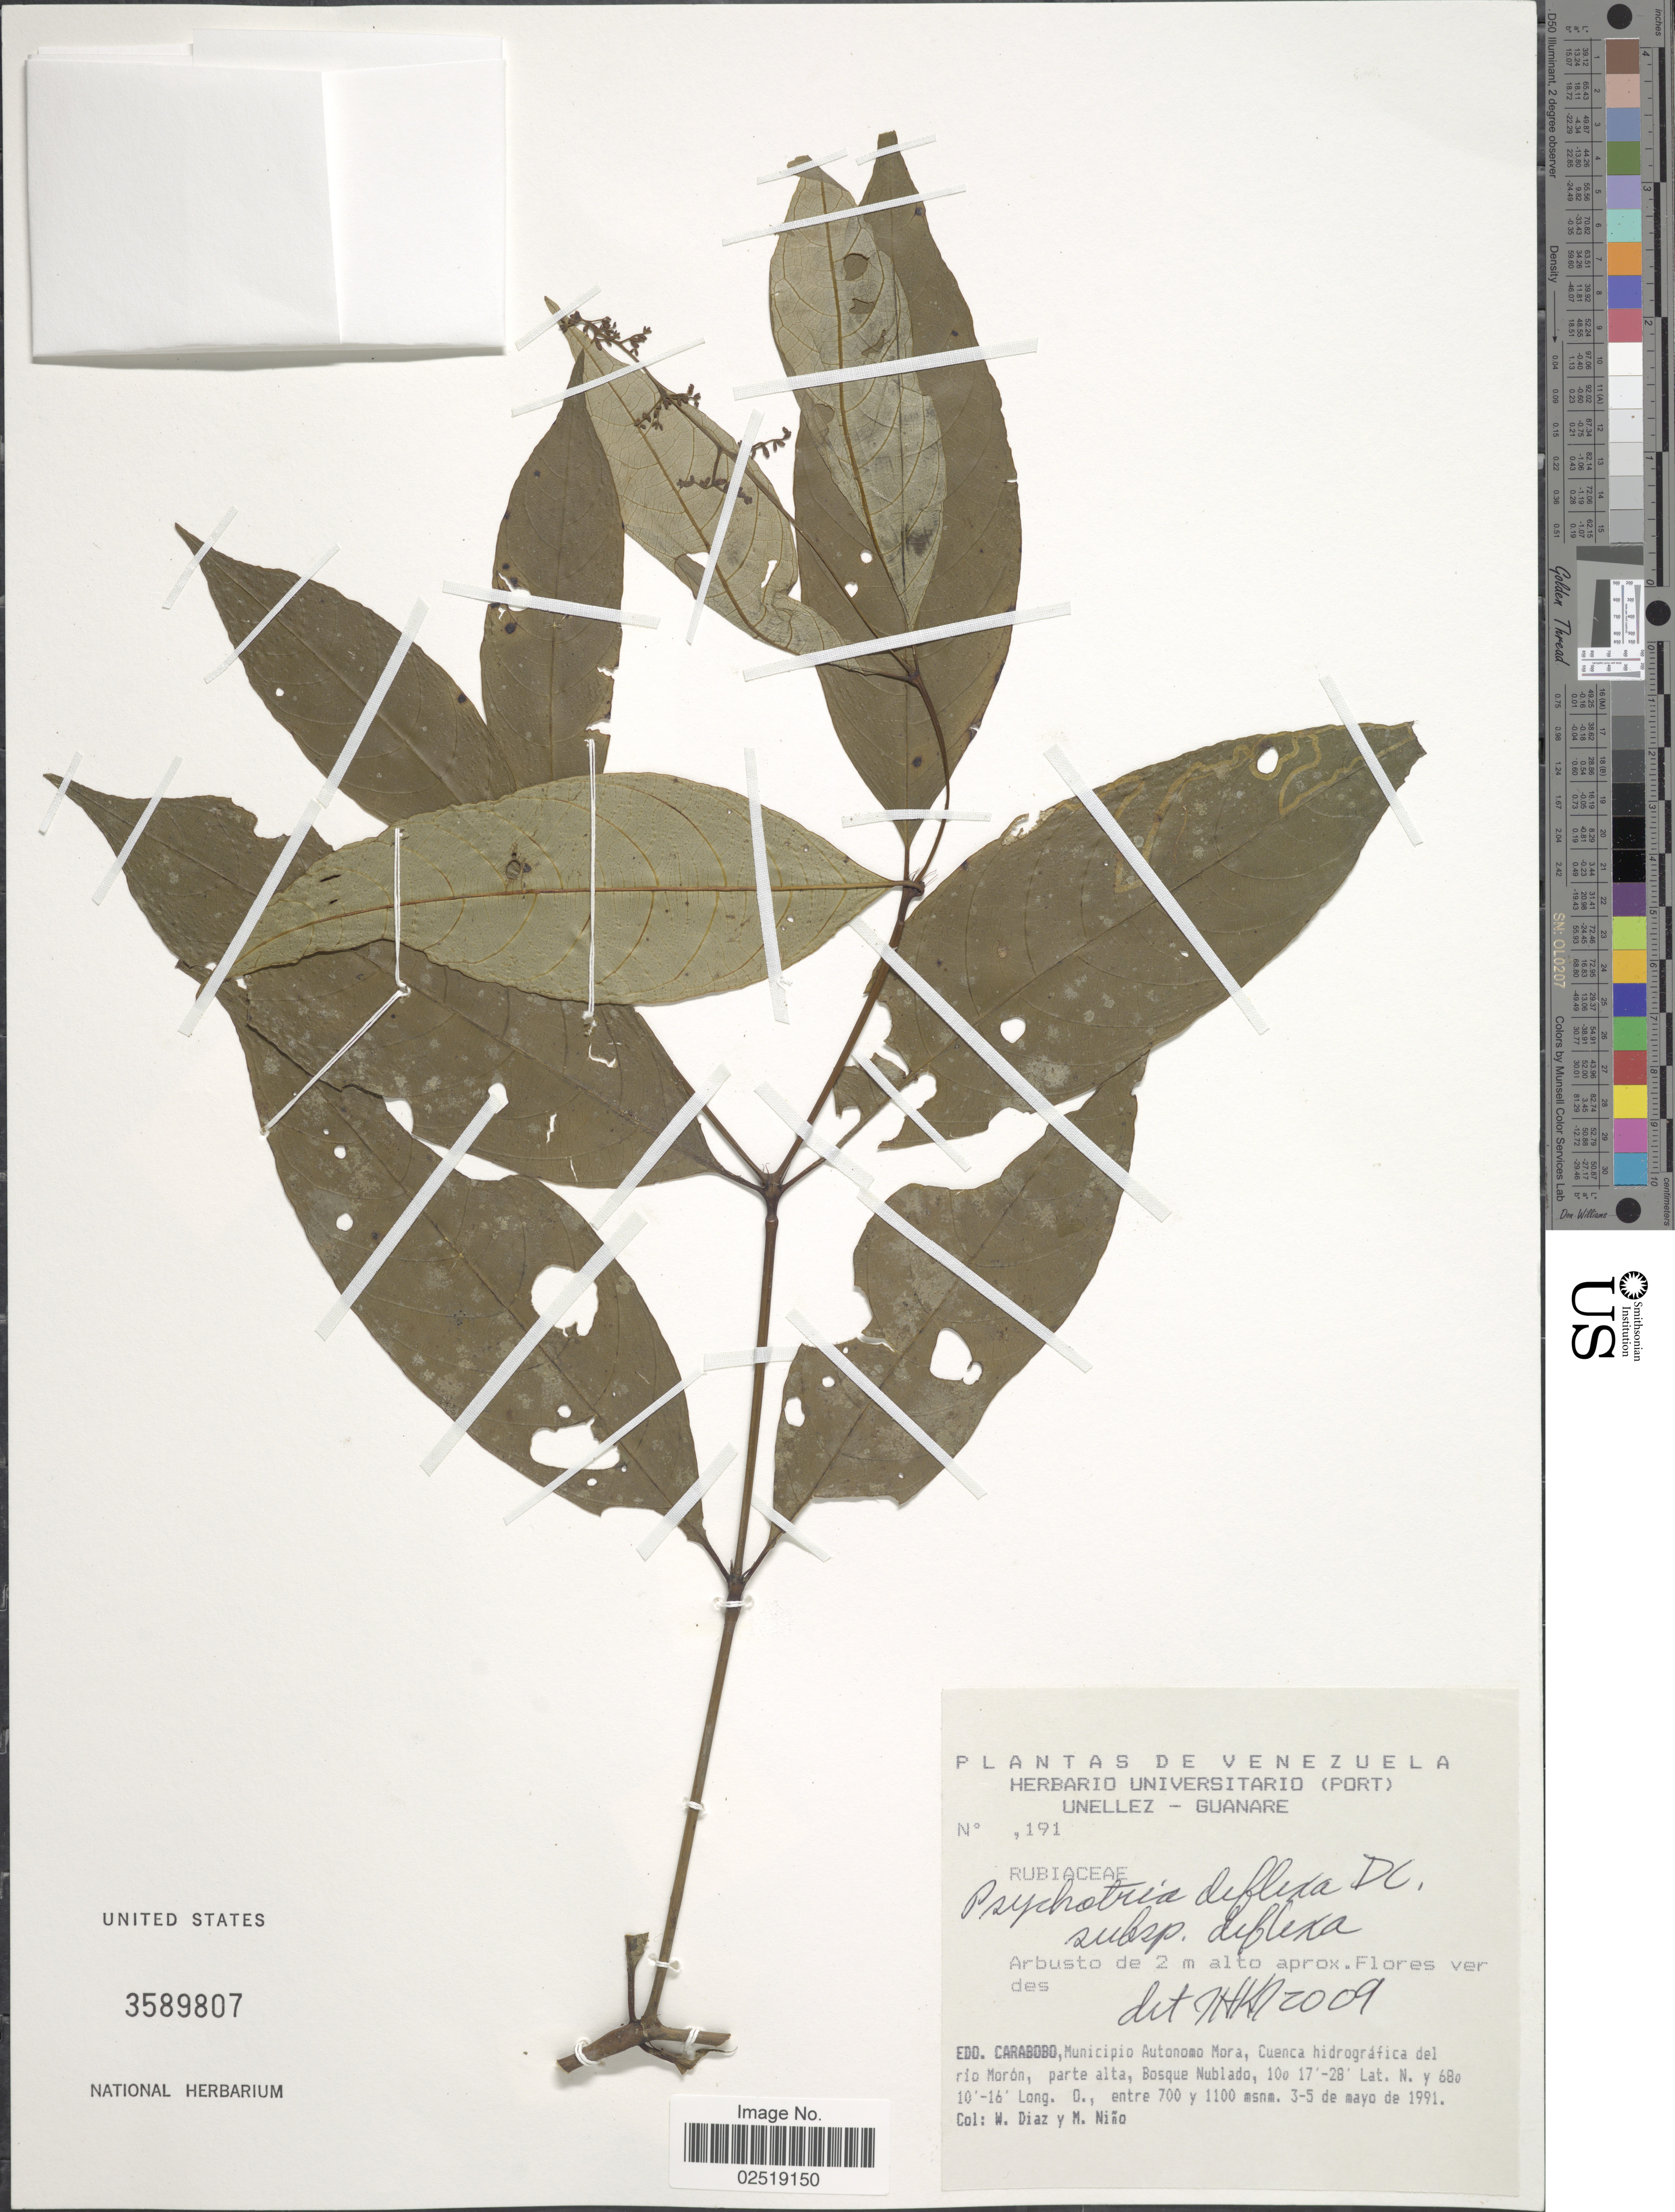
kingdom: Plantae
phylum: Tracheophyta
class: Magnoliopsida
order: Gentianales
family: Rubiaceae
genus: Psychotria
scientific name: Psychotria deflexa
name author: DC.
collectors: W. Díaz P. & S. M. Niño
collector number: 191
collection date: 1991-05-03/1991-05-05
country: Venezuela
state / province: Carabobo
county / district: Juan José Mora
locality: Cuenca hidrografica del rio Maron, parte alta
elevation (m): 700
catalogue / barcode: US 3589807